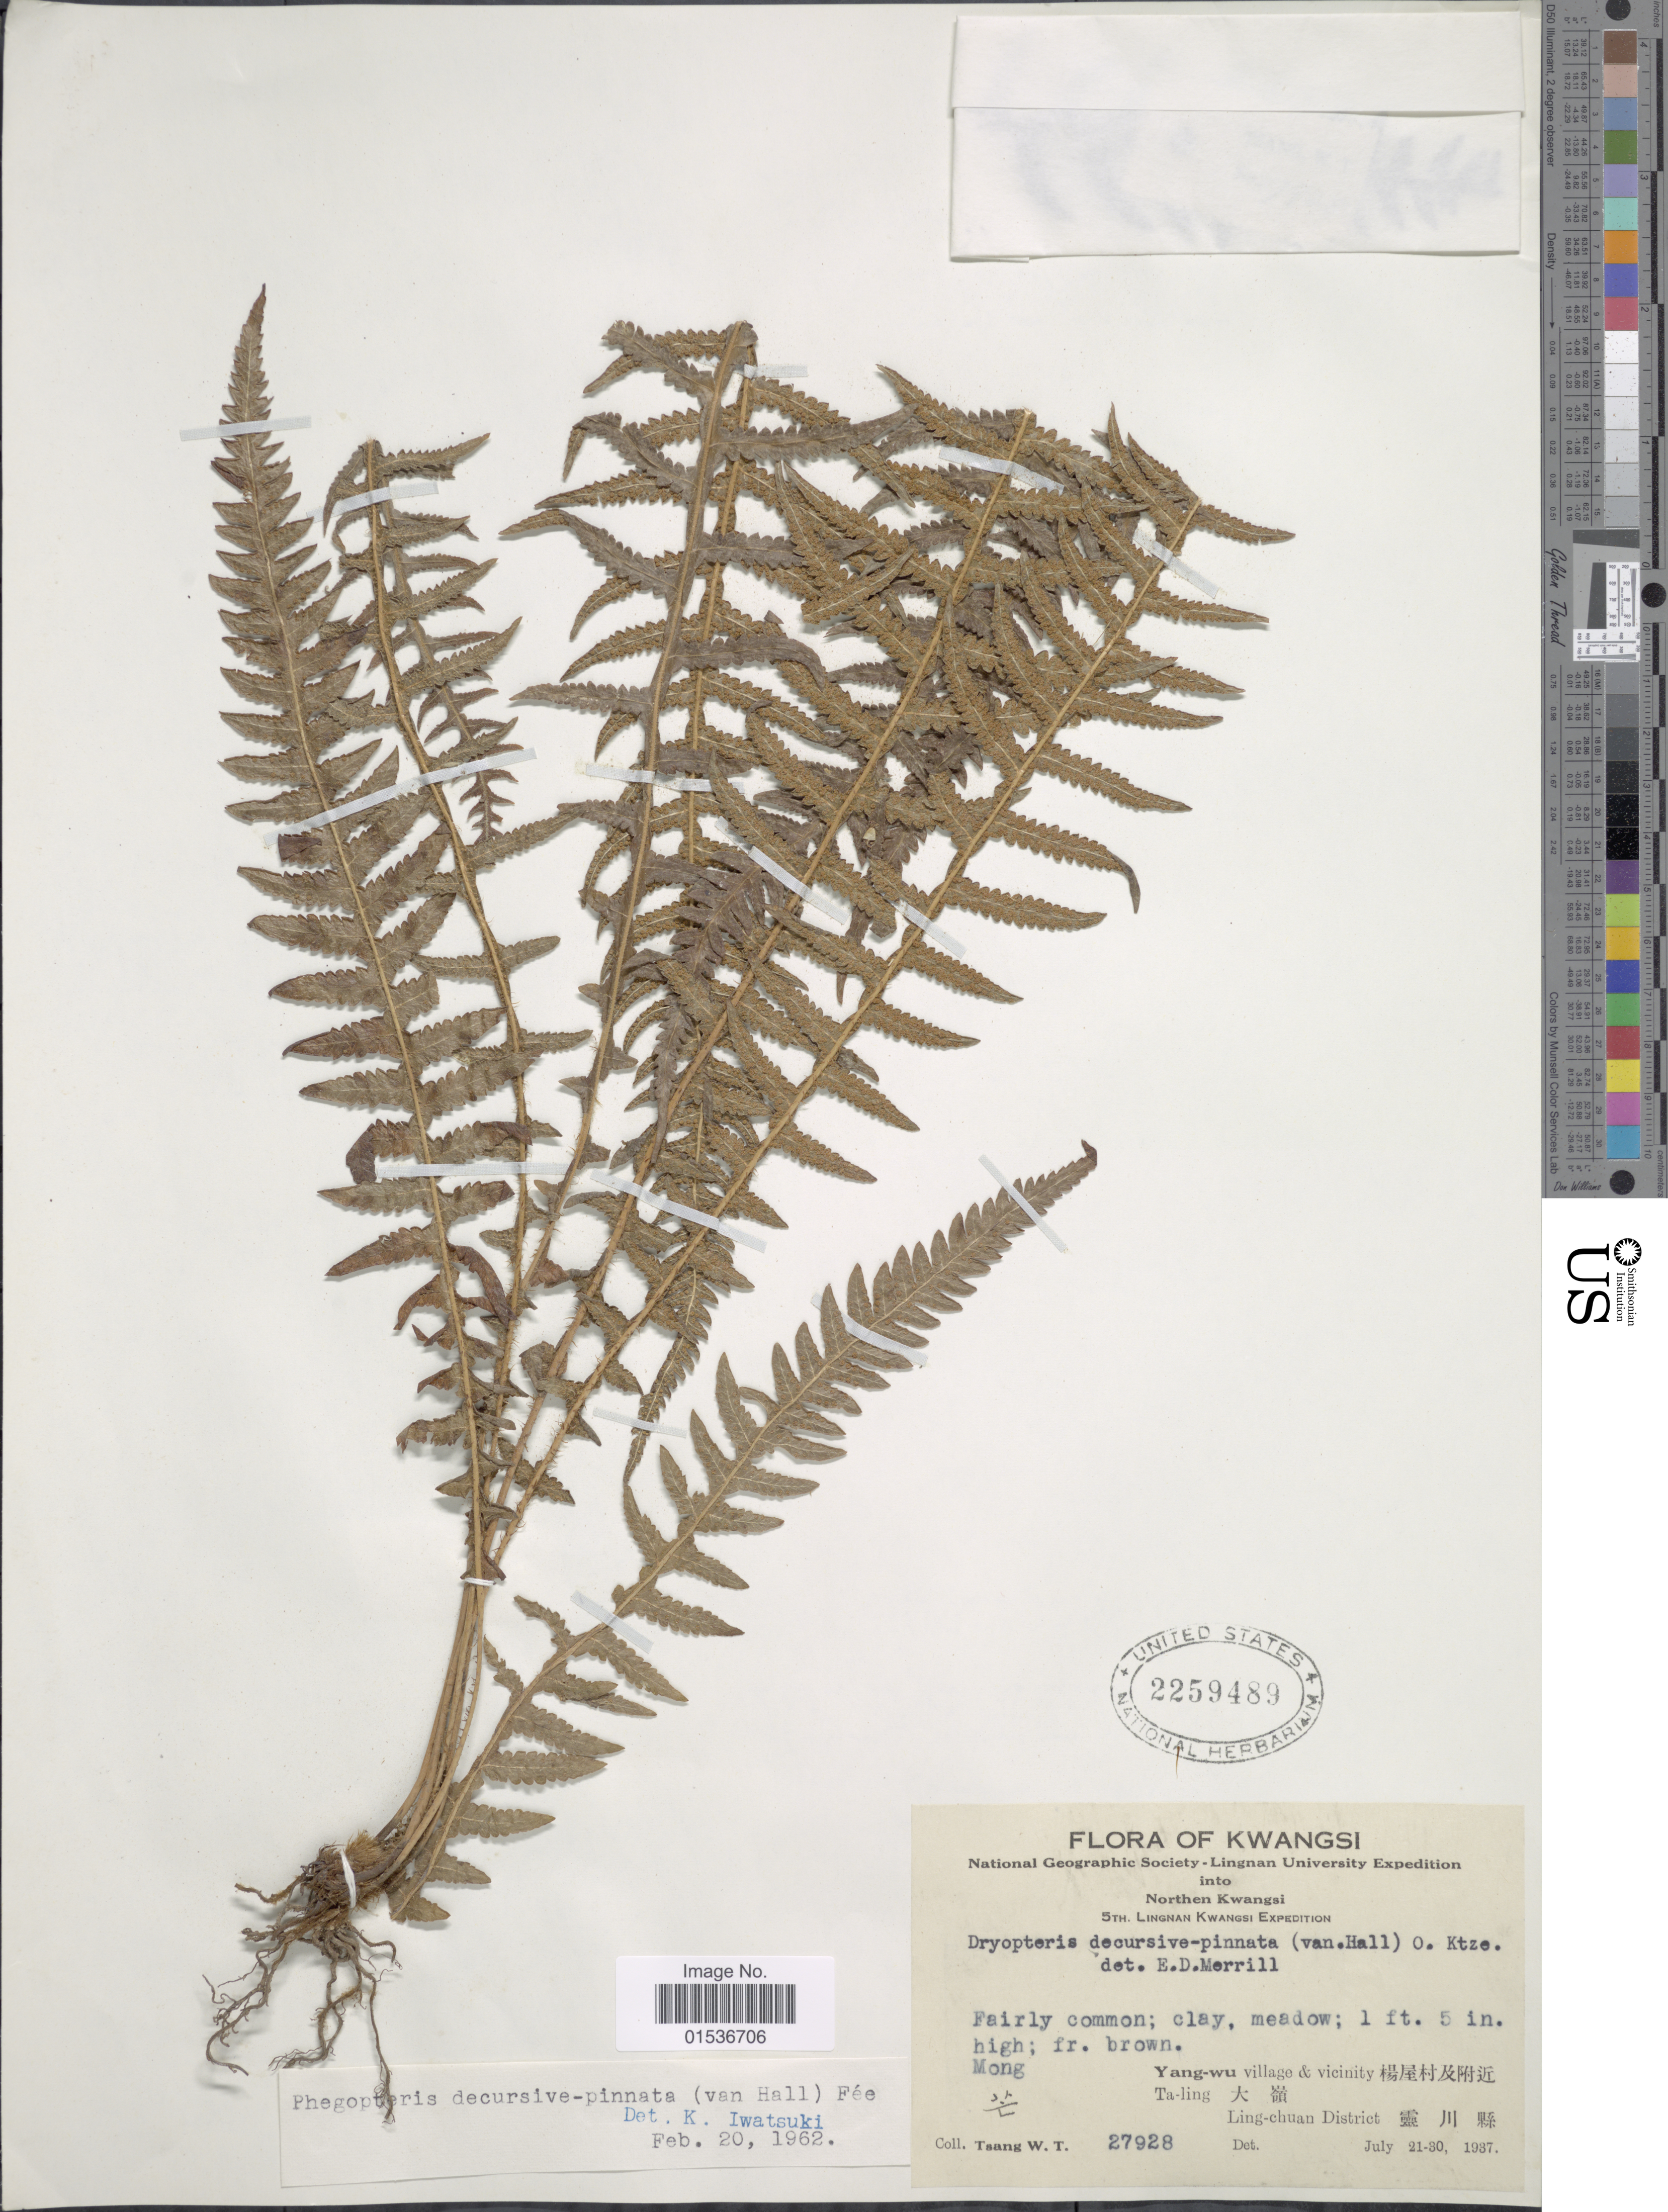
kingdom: Plantae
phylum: Tracheophyta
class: Polypodiopsida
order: Polypodiales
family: Thelypteridaceae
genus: Phegopteris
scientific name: Phegopteris decursivepinnata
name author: (H.C. Hall) Fée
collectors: W. T. Tsang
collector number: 27928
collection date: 1937-07-21/1937-07-30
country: China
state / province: Guangxi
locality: Kwangsi, Northern Kwangsi, Lingnan Kwangsi. Mong, Yang-wu village & vicinity X, Ta-ling X, Ling-chuan District X.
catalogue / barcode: US 2259489